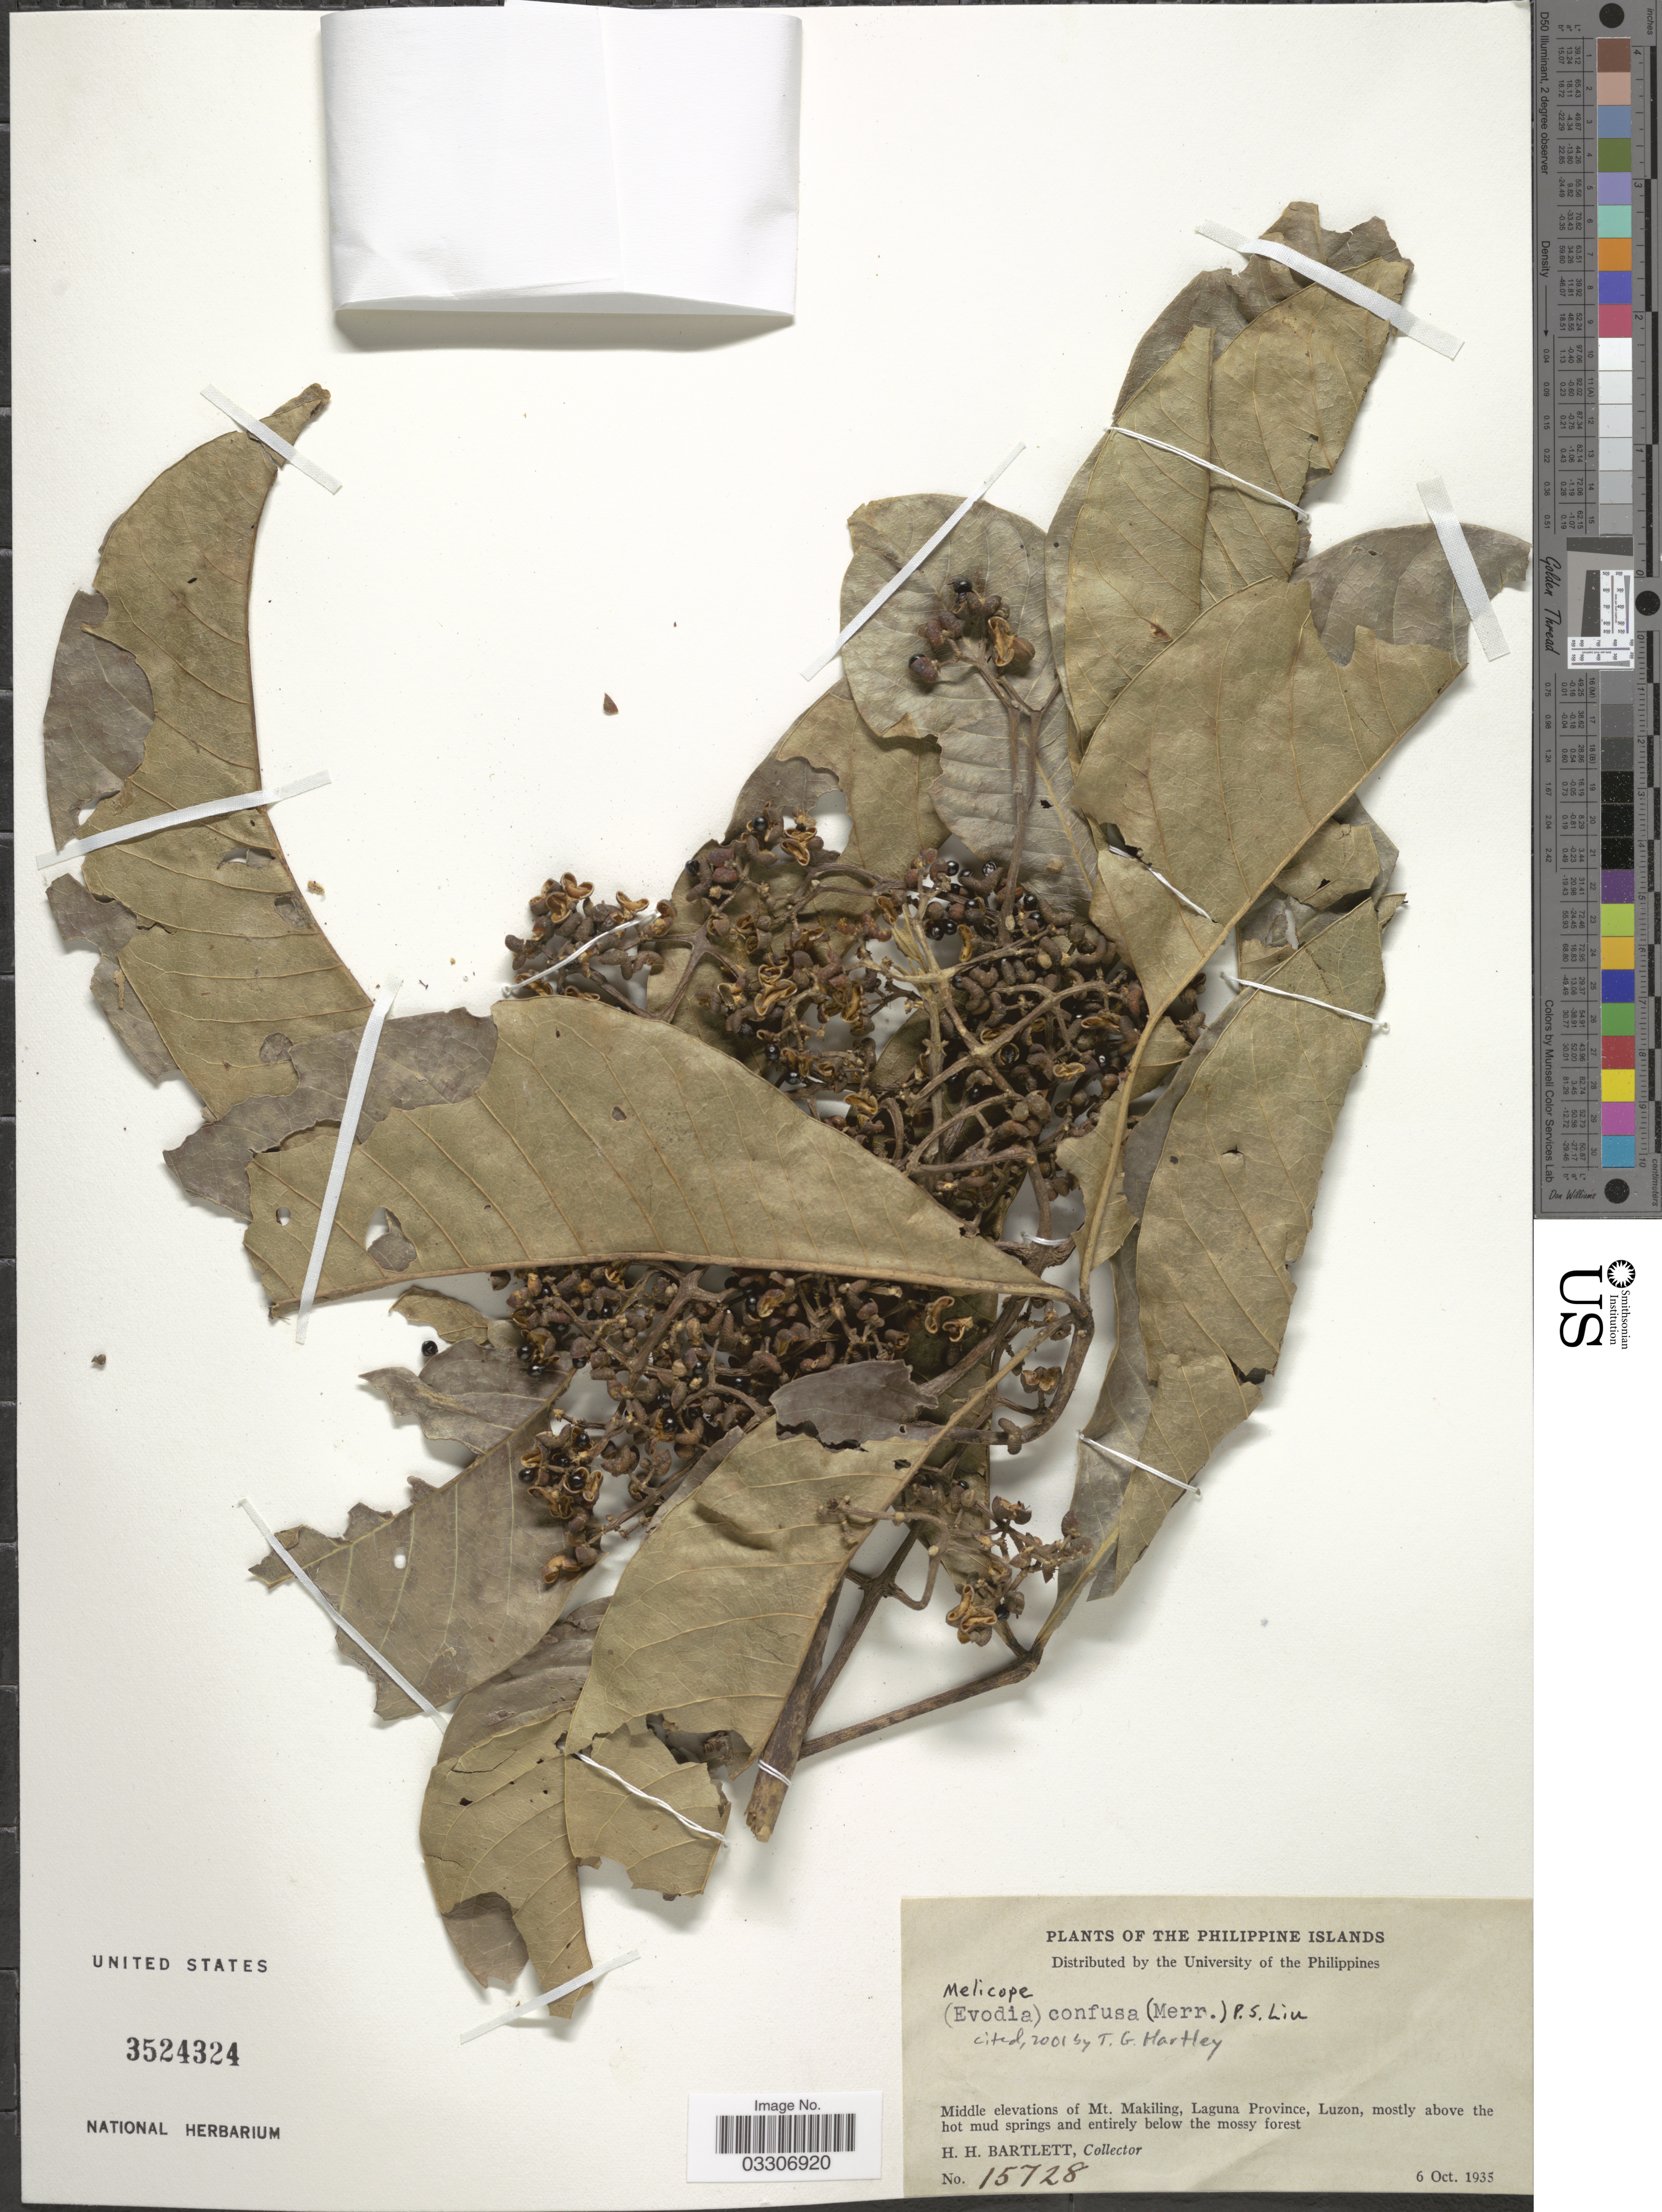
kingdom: Plantae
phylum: Tracheophyta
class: Magnoliopsida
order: Sapindales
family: Rutaceae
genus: Melicope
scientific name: Melicope confusa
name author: (Merr.) P.S. Liu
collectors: H. H. Bartlett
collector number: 15728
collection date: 1935-10-06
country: Philippines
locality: Middle elevations of Mt. Makiling, Laguna Province, Luzon, mostly above the hot mud springs and entirely below the mossy forest.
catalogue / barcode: US 3524324